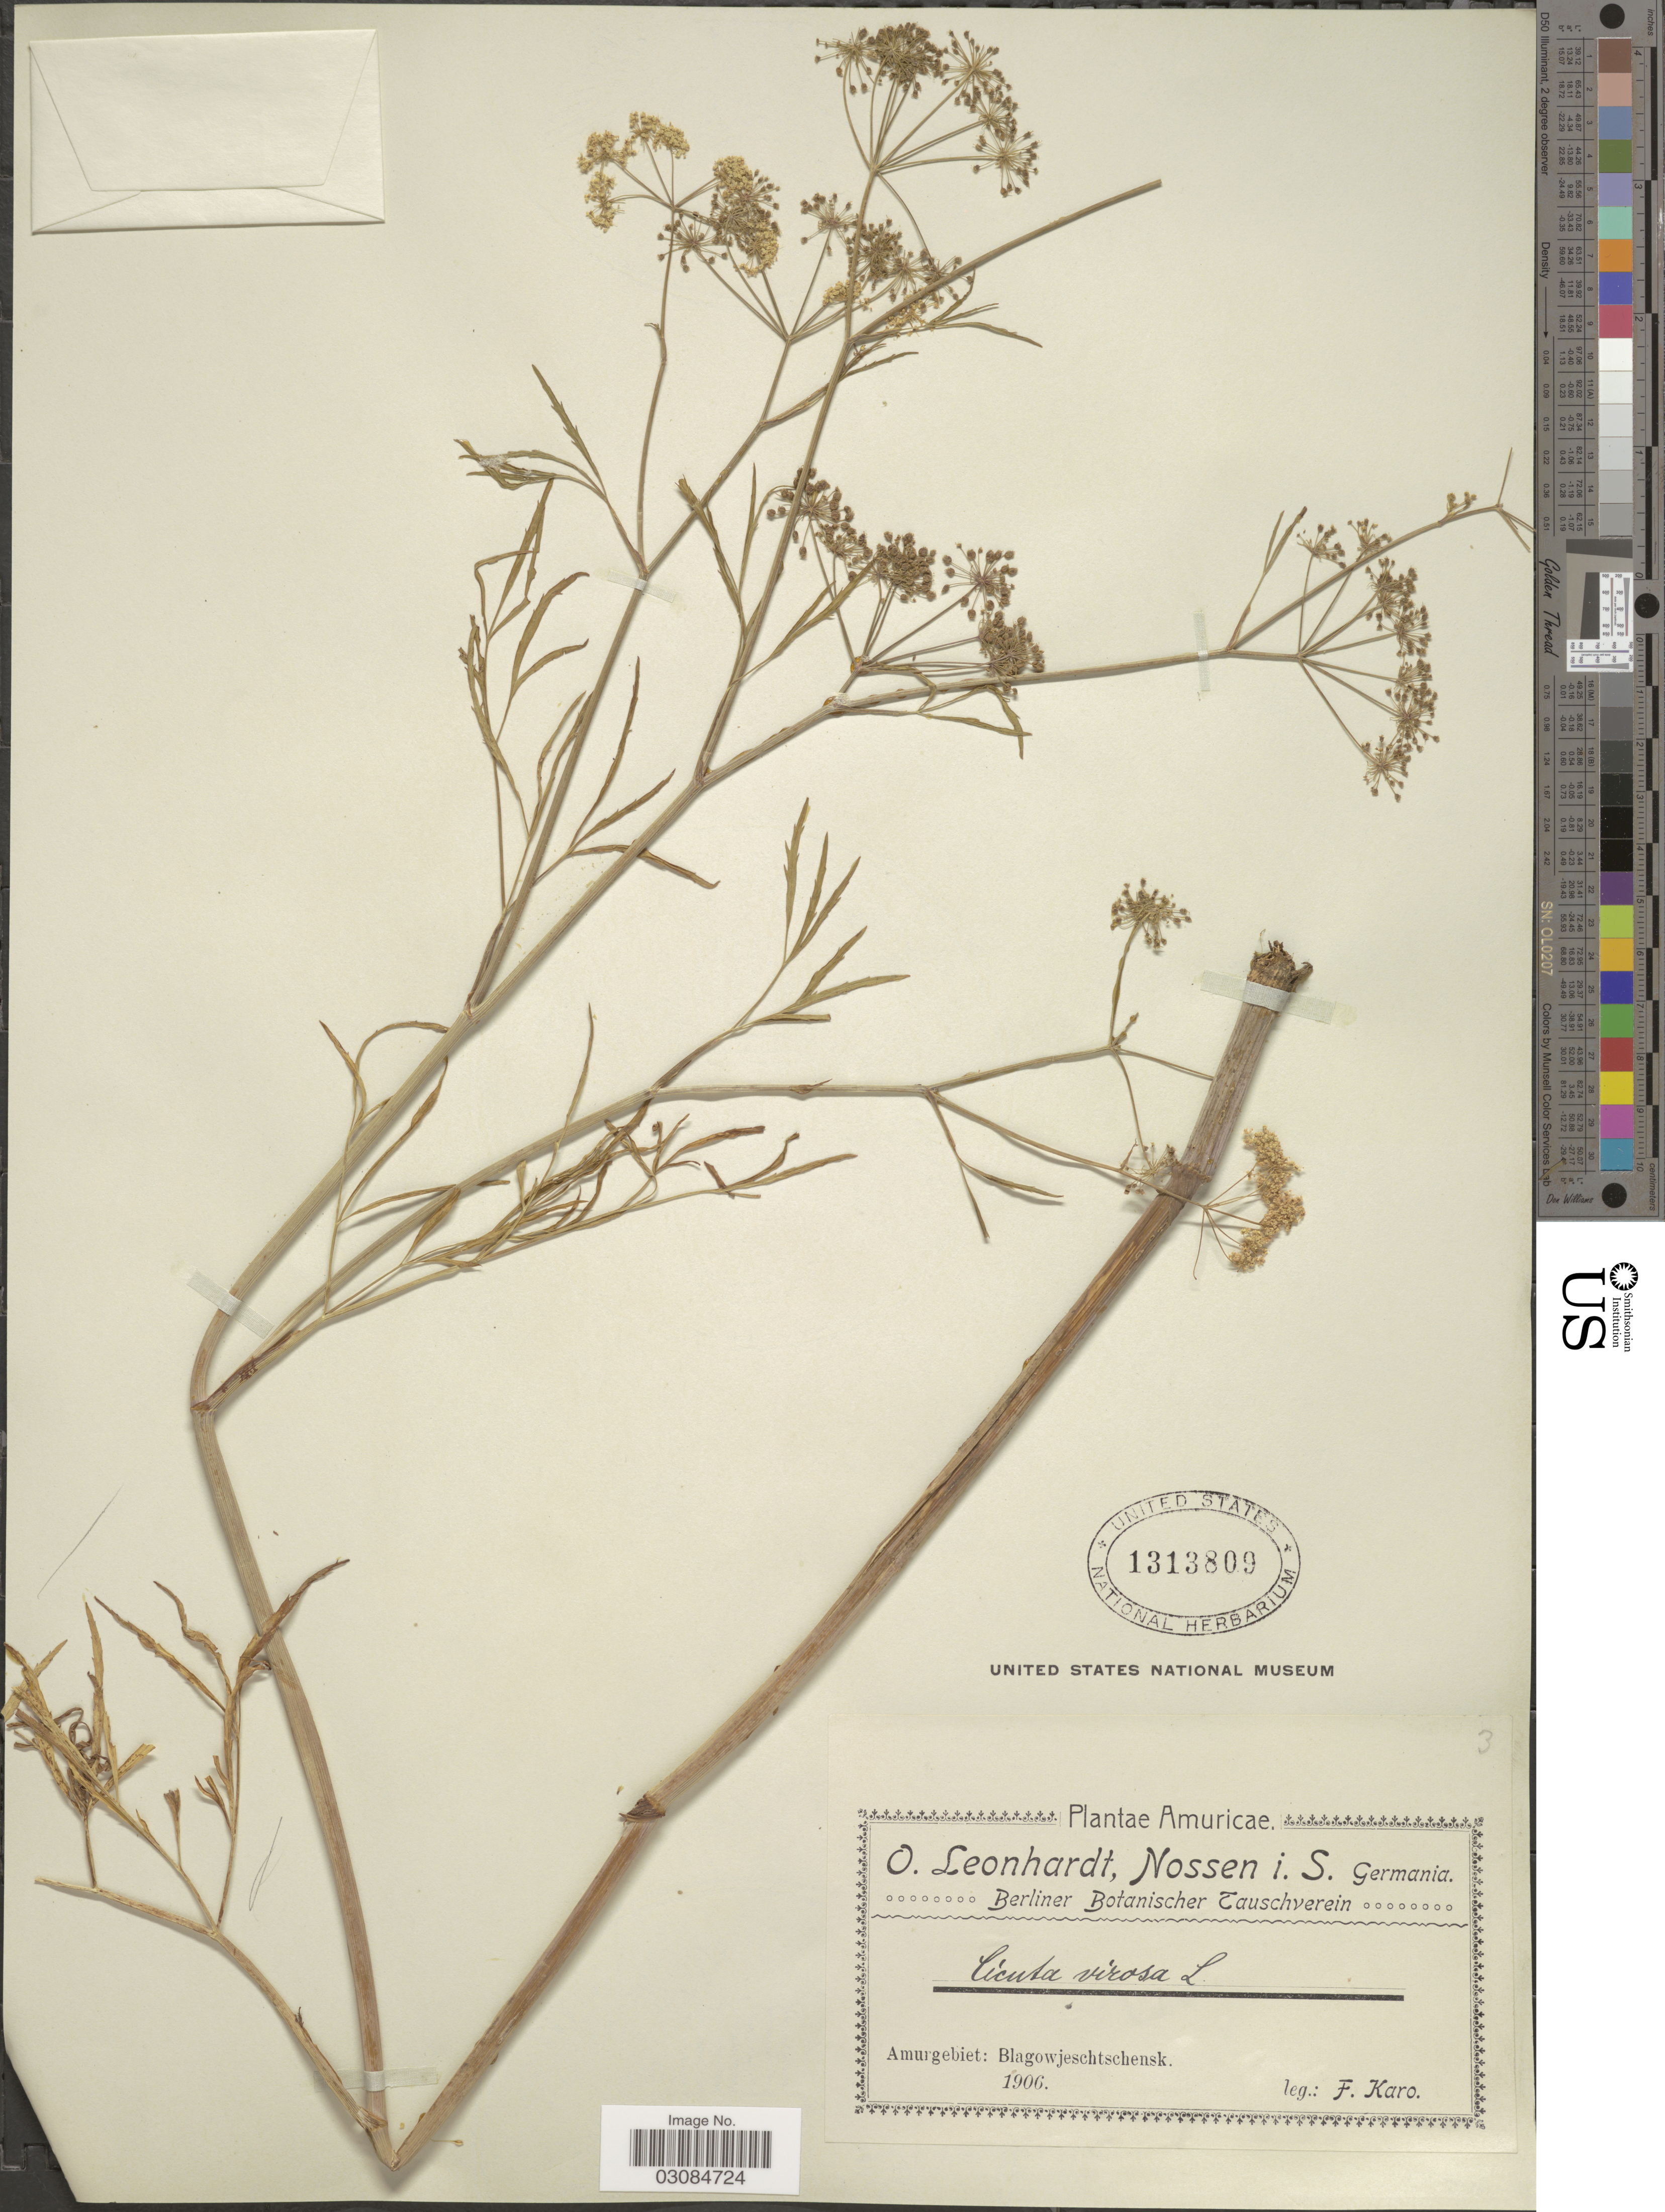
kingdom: Plantae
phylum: Tracheophyta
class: Magnoliopsida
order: Apiales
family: Apiaceae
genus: Cicuta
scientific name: Cicuta virosa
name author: L.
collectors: F. Karo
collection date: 1906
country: Russian Federation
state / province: Amur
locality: Amurgebiet: Blagowjeschtschensk.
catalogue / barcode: US 1313809